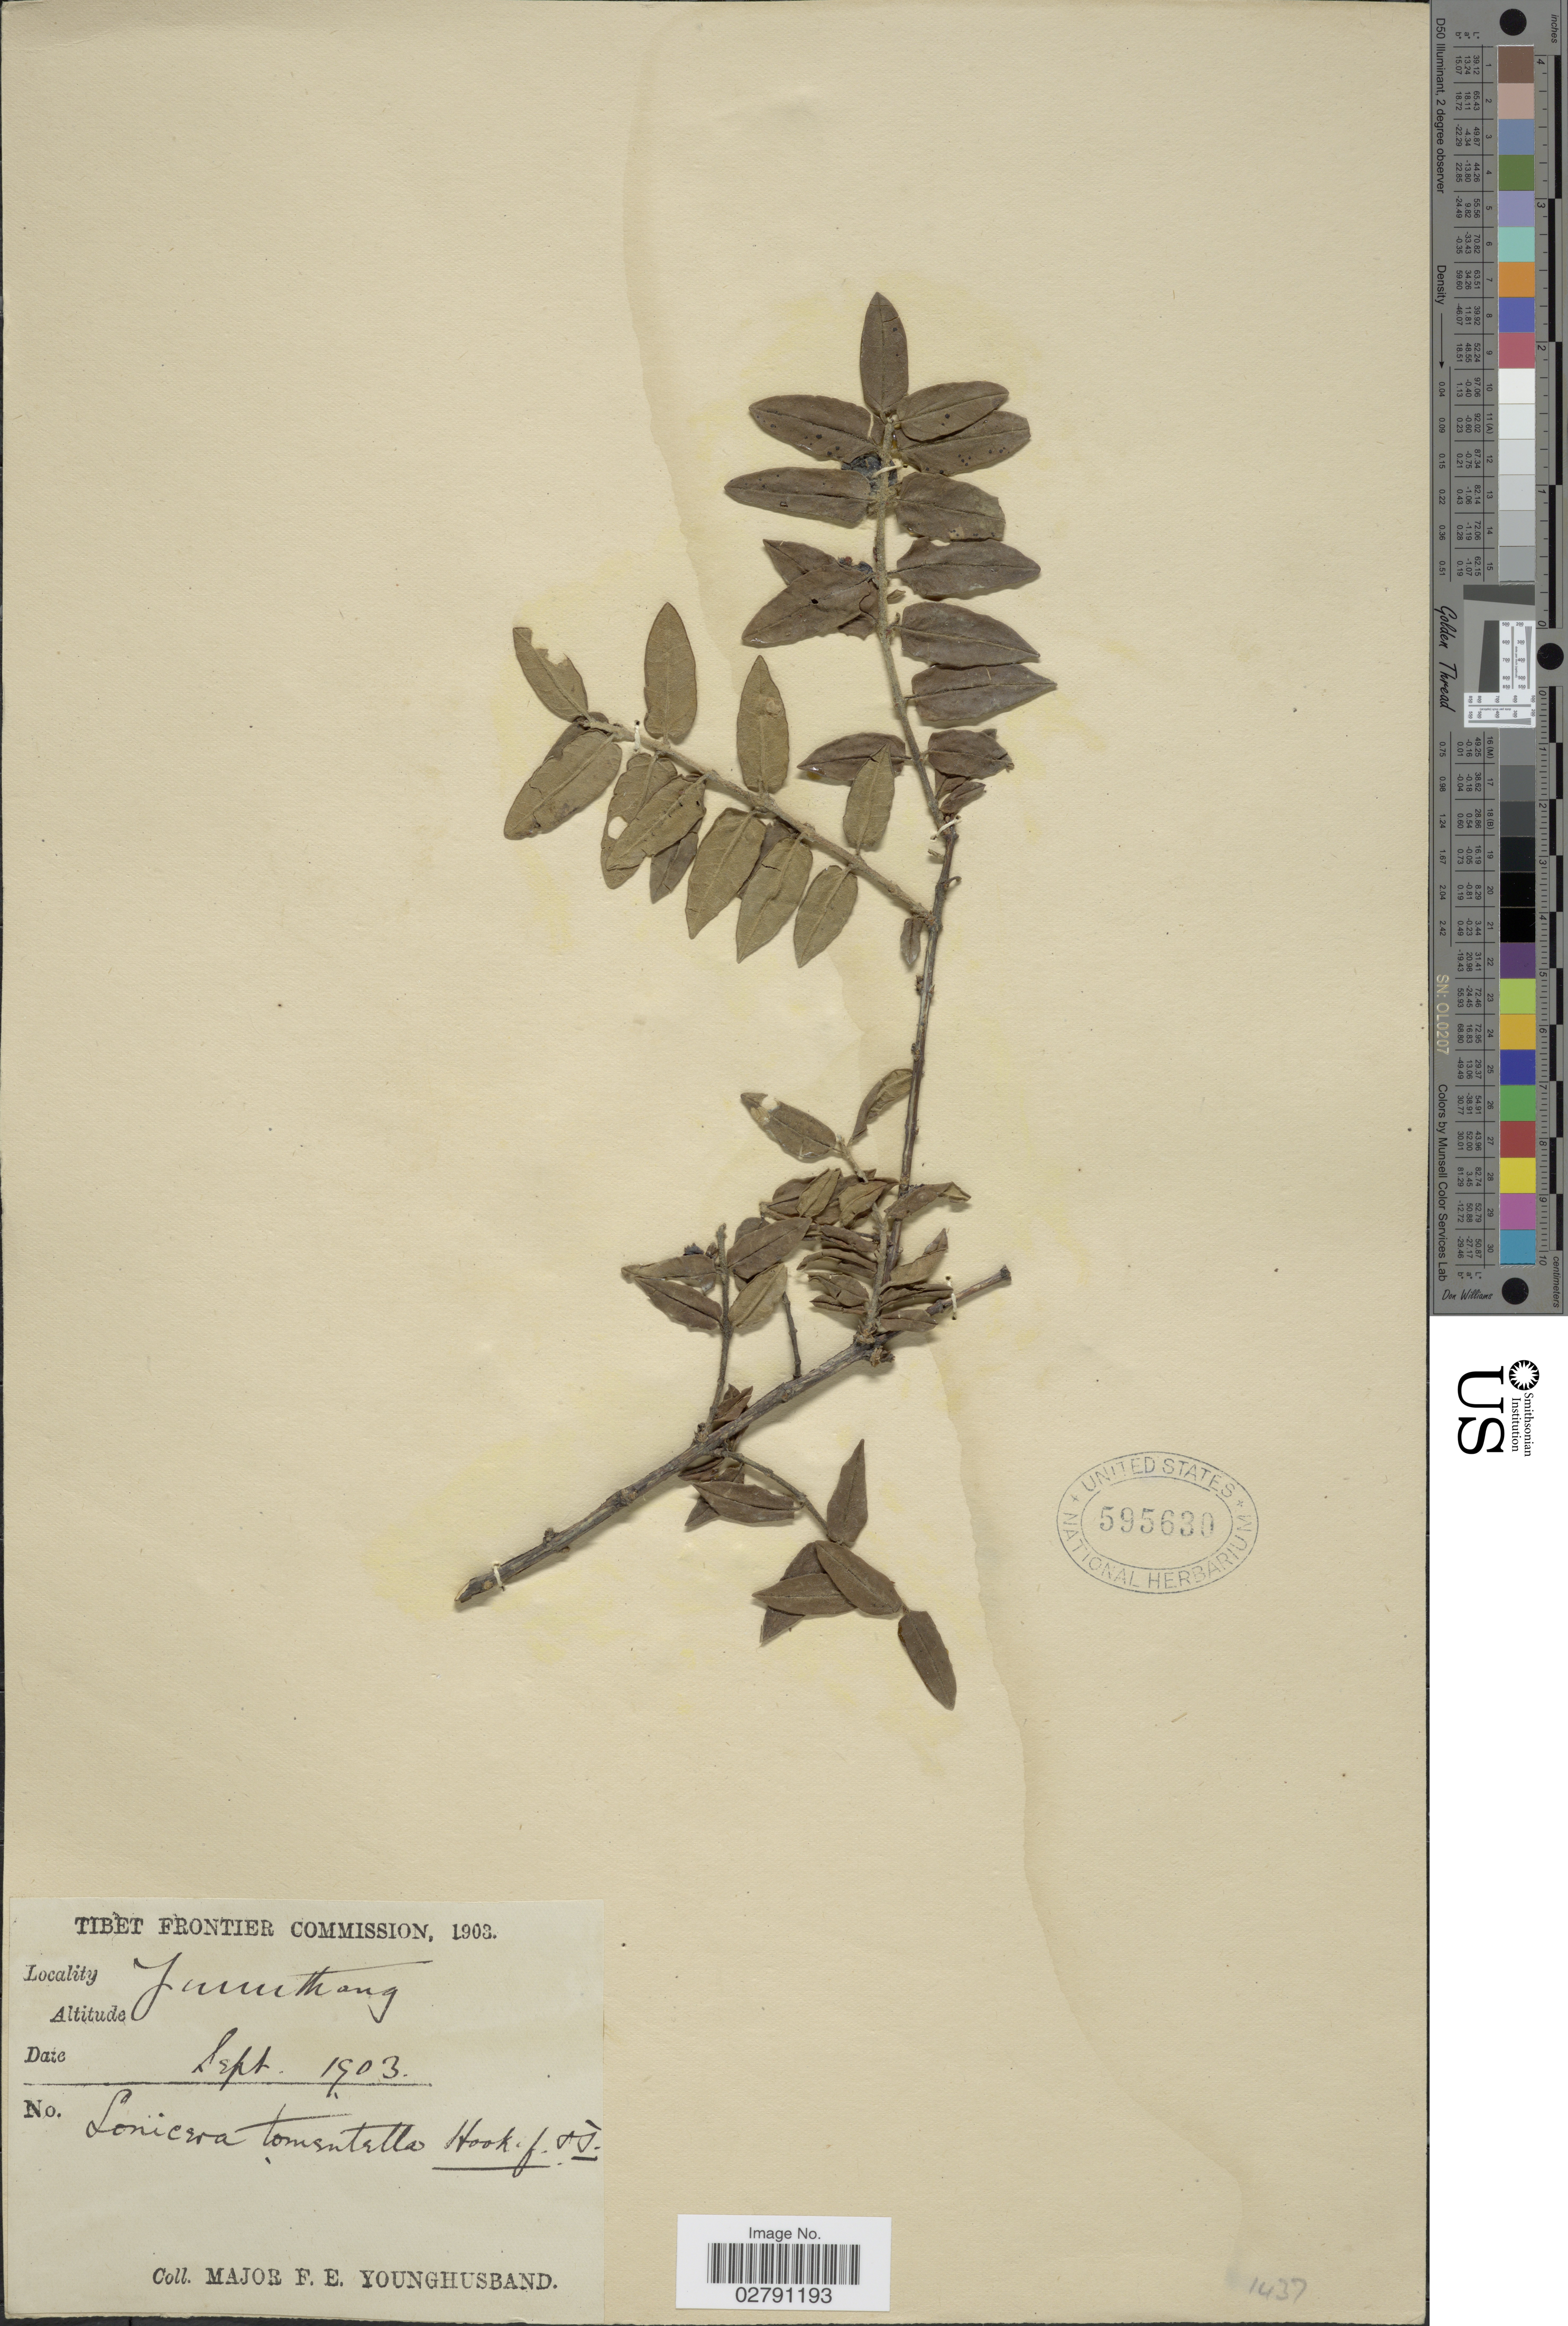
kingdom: Plantae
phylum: Tracheophyta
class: Magnoliopsida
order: Dipsacales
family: Caprifoliaceae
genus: Lonicera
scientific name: Lonicera tomentella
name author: Hook. f. & Thomson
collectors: F. Younghusband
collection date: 1903-09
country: China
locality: Junuthang. [interpreted]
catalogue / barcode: US 595630